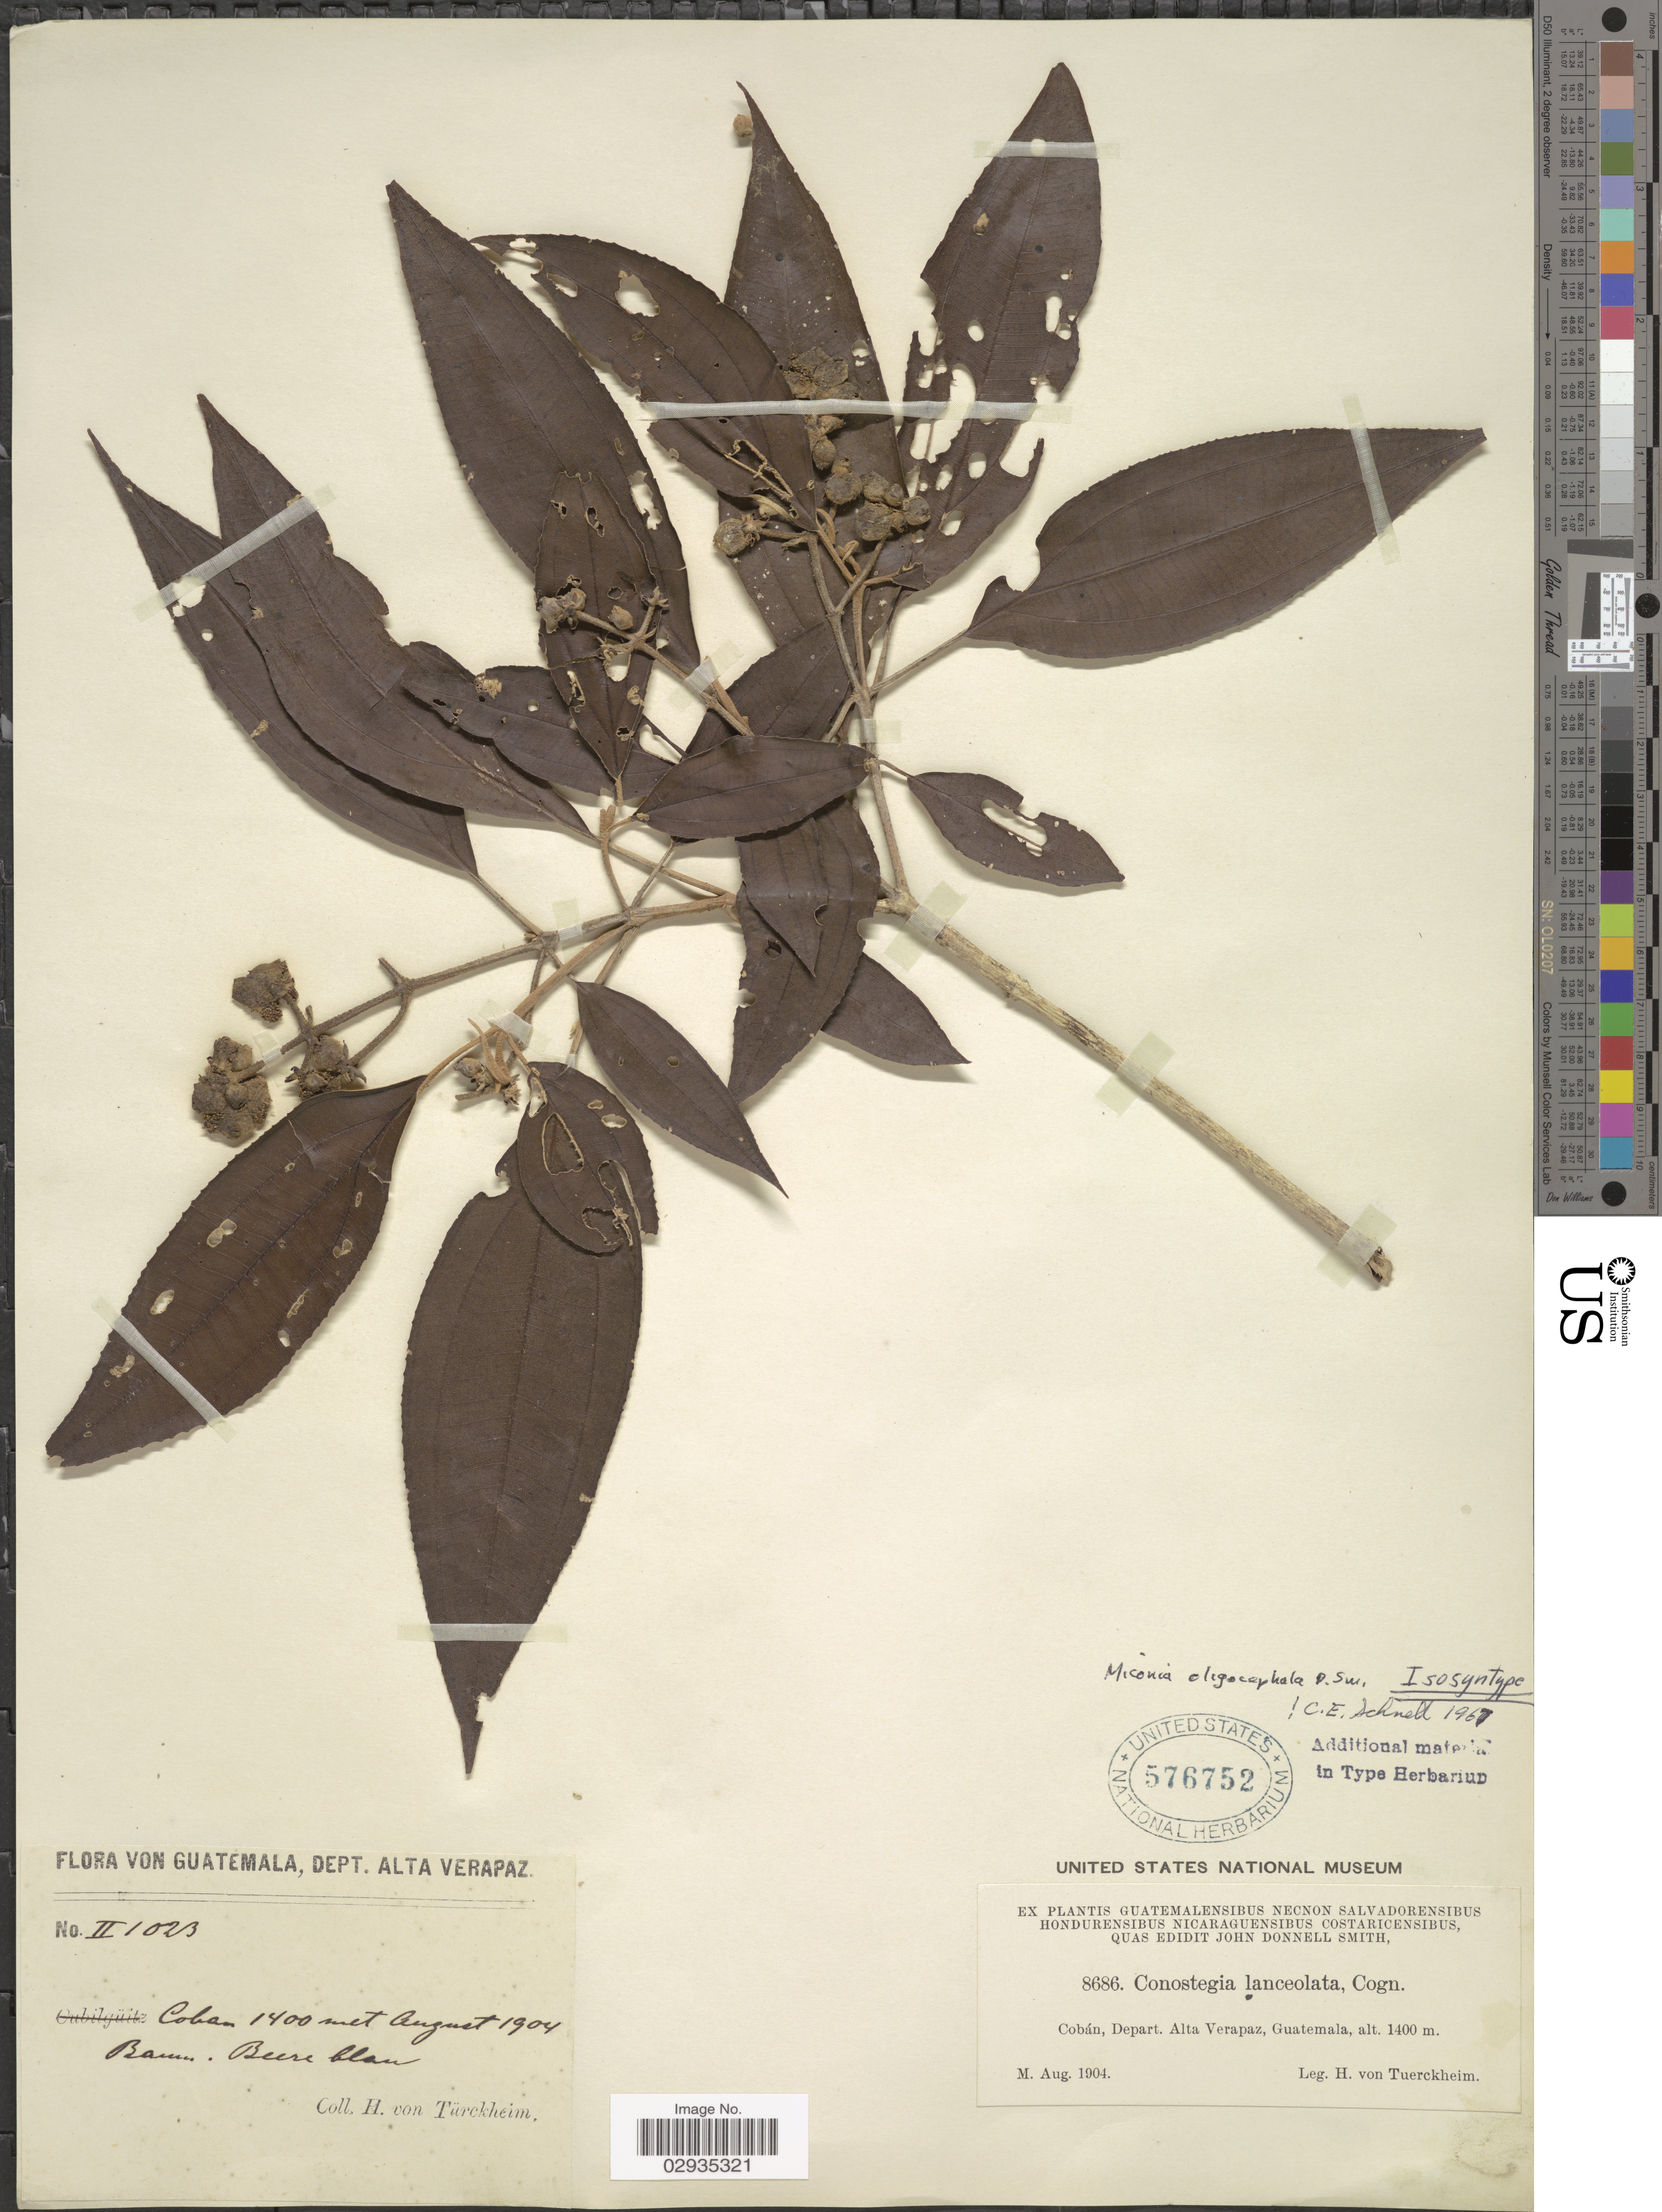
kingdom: Plantae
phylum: Tracheophyta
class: Magnoliopsida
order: Myrtales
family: Melastomataceae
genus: Miconia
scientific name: Miconia oligocephala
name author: Donn. Sm.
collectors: H. von Türckheim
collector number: II1023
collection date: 1904-08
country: Guatemala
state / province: Alta Verapaz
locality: Cobán, Depart. Alta Verapaz.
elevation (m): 1400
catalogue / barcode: US 576752